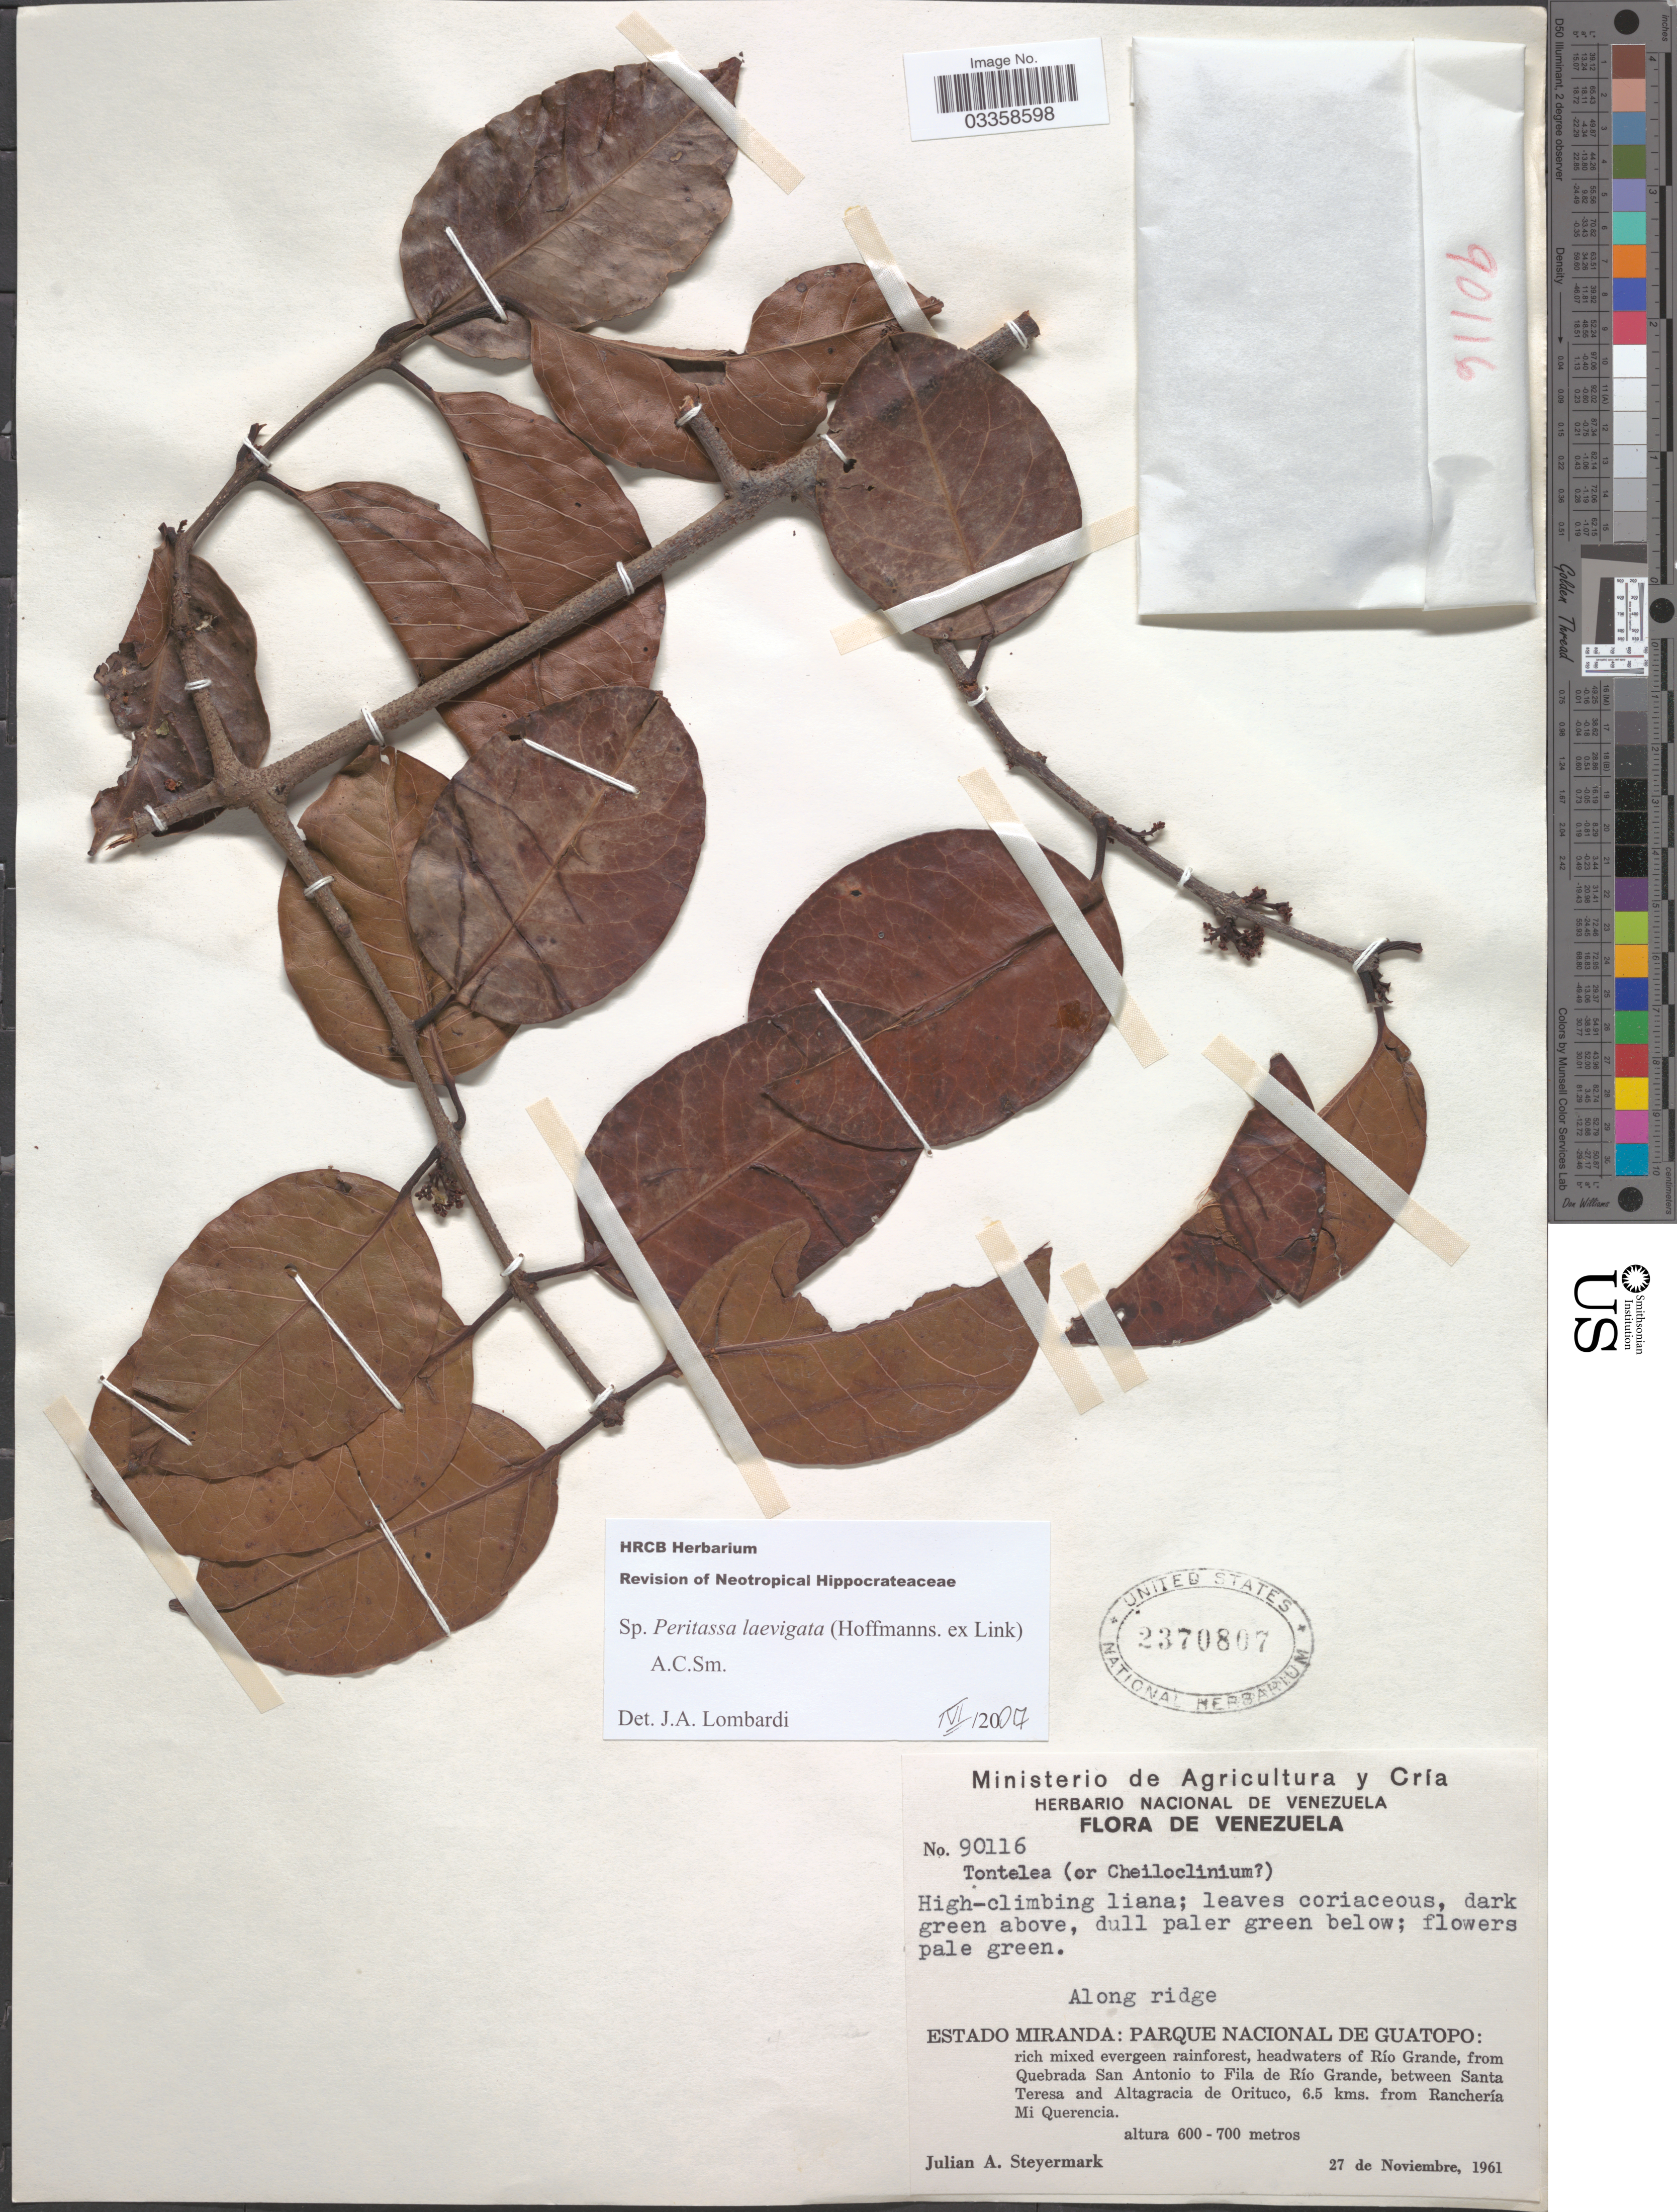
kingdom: Plantae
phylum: Tracheophyta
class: Magnoliopsida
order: Celastrales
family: Celastraceae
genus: Peritassa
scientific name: Peritassa laevigata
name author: (Hoffmanns. ex Link) A.C. Sm.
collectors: J. Steyermark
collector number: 90116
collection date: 1961-11-27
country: Venezuela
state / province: Miranda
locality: Parque Nacional de Guatopo: headwaters of Río Grande, from Quebrada San Antonio to Fila de Río Grande, between Santa Teresa and Altagracia de Orituco, 6.5 kms. from Ranchería Mi Querencia.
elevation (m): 600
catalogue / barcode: US 2370807